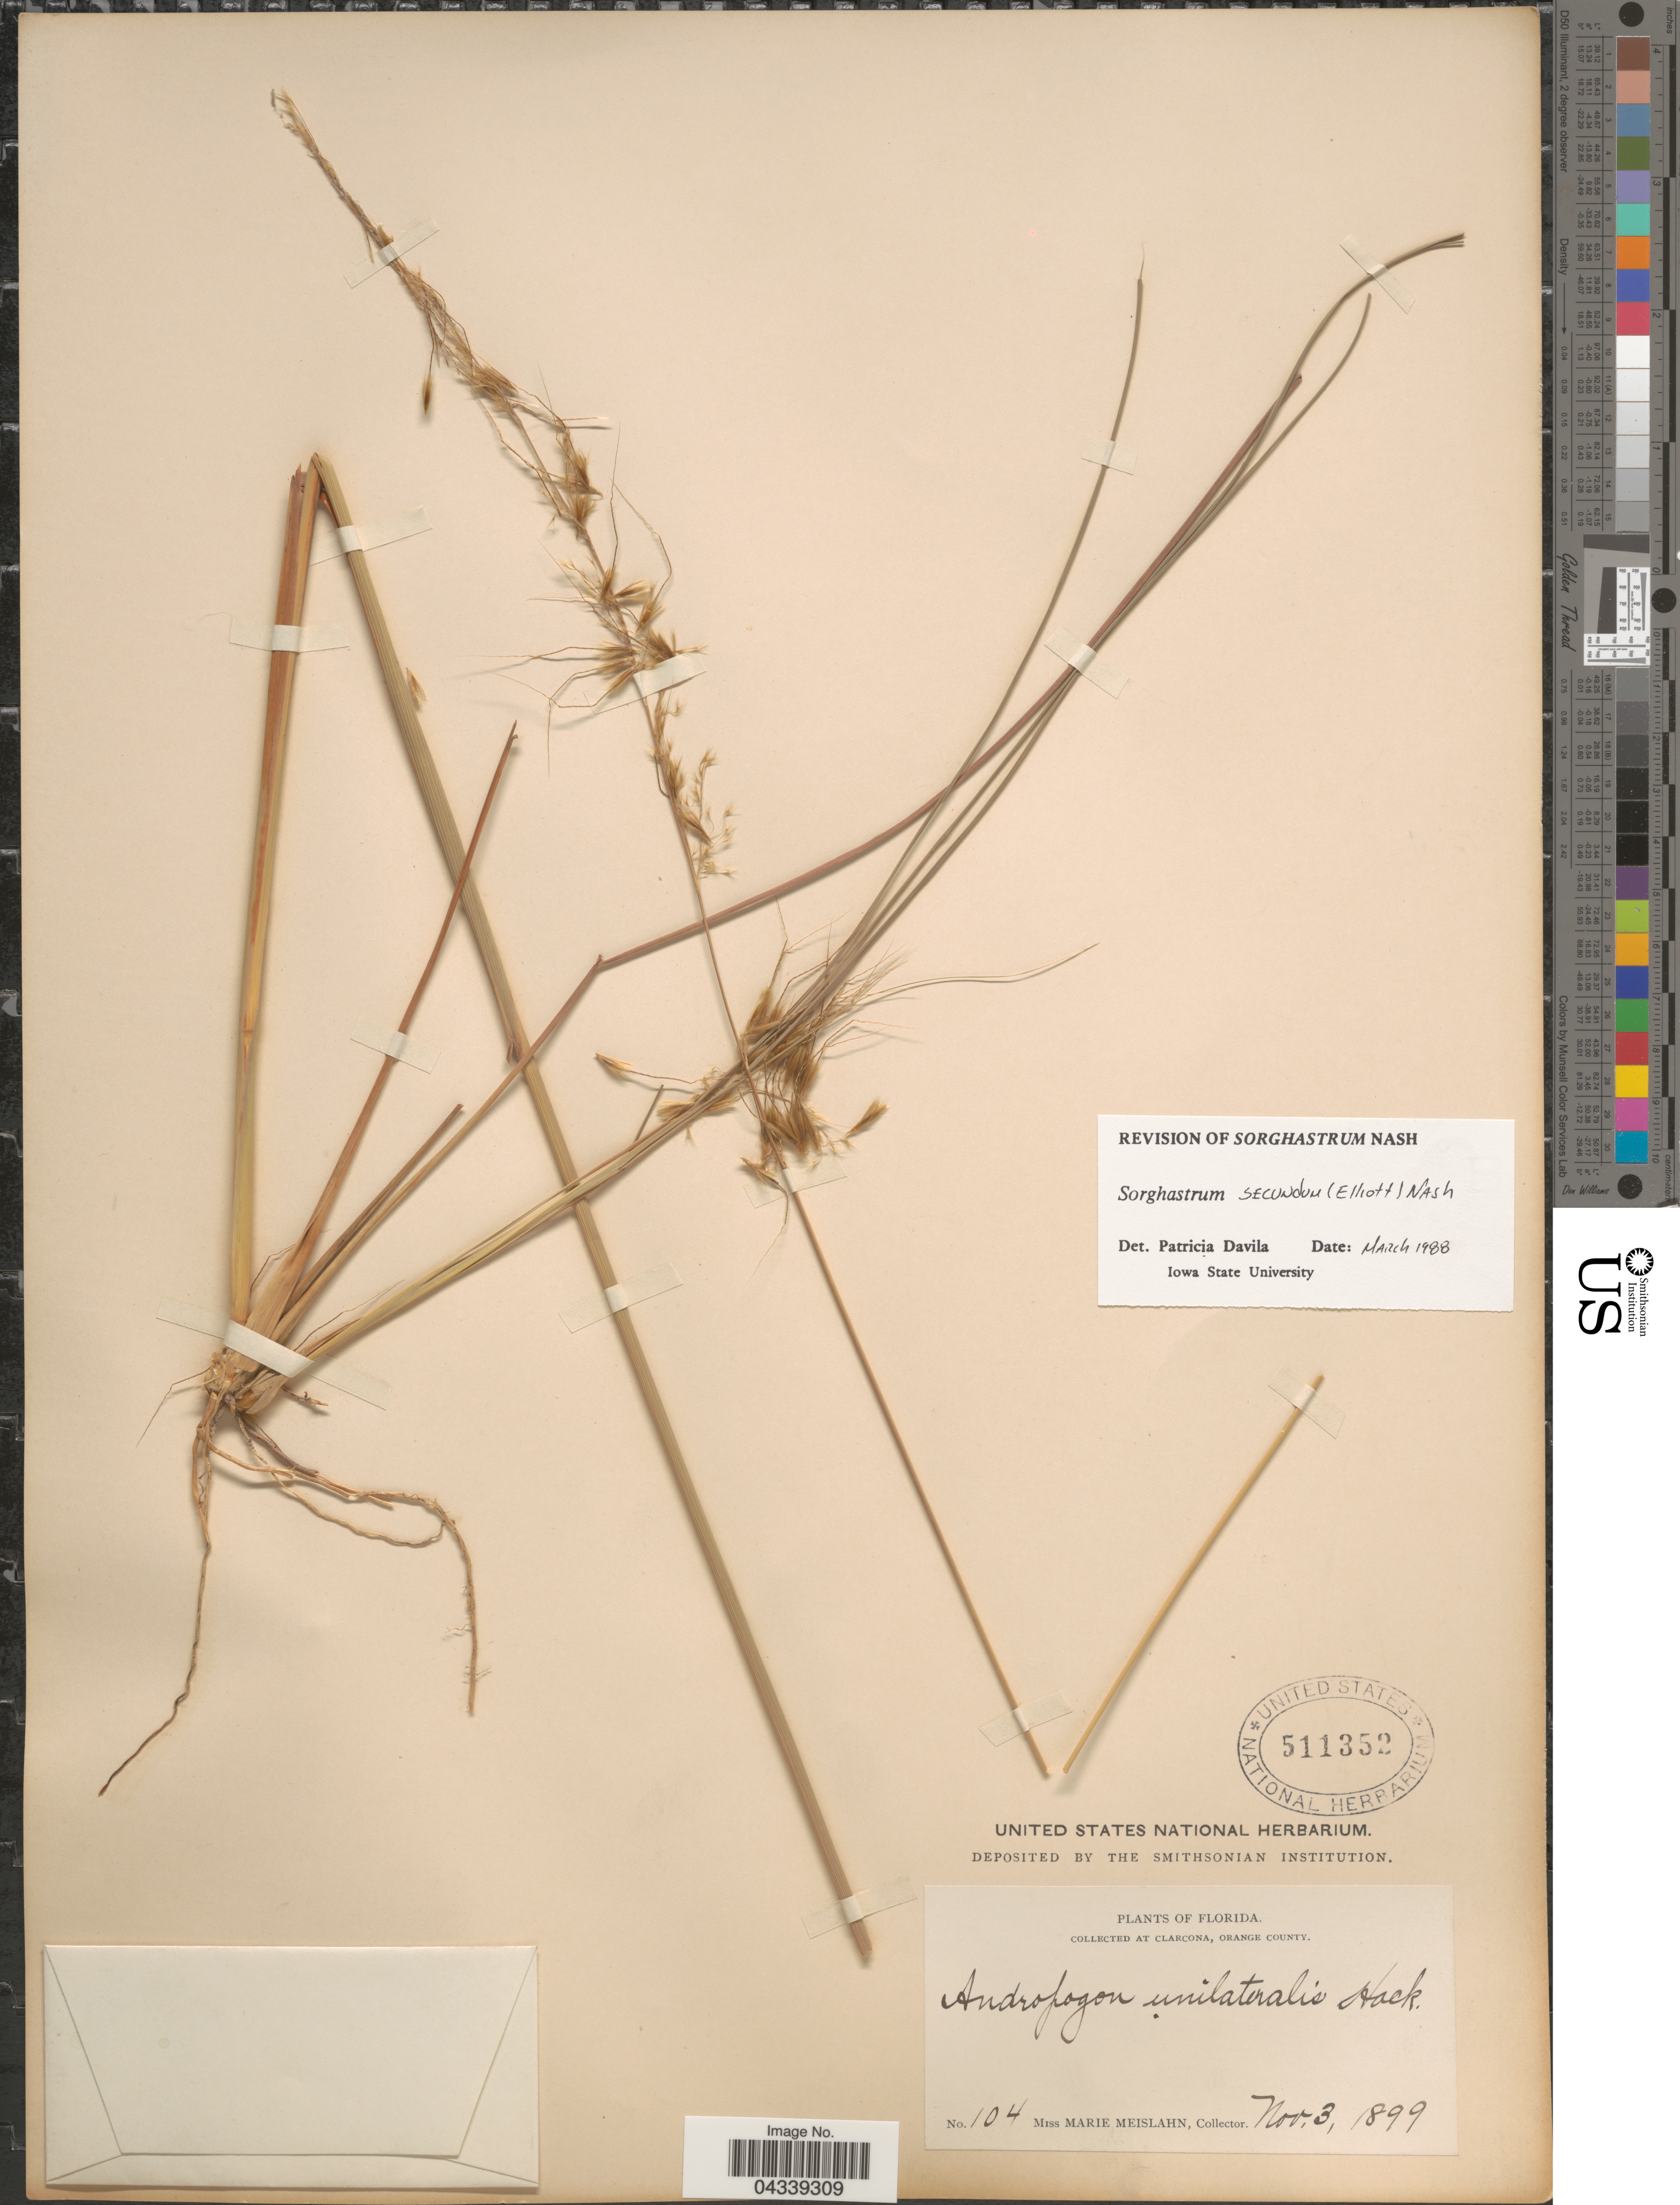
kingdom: Plantae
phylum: Tracheophyta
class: Liliopsida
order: Poales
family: Poaceae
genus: Sorghastrum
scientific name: Sorghastrum secundum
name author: (Elliott) Nash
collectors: M. Meislahn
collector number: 104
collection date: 1899-11-03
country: United States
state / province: Florida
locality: At Clarcona, Orange County.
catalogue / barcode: US 511352